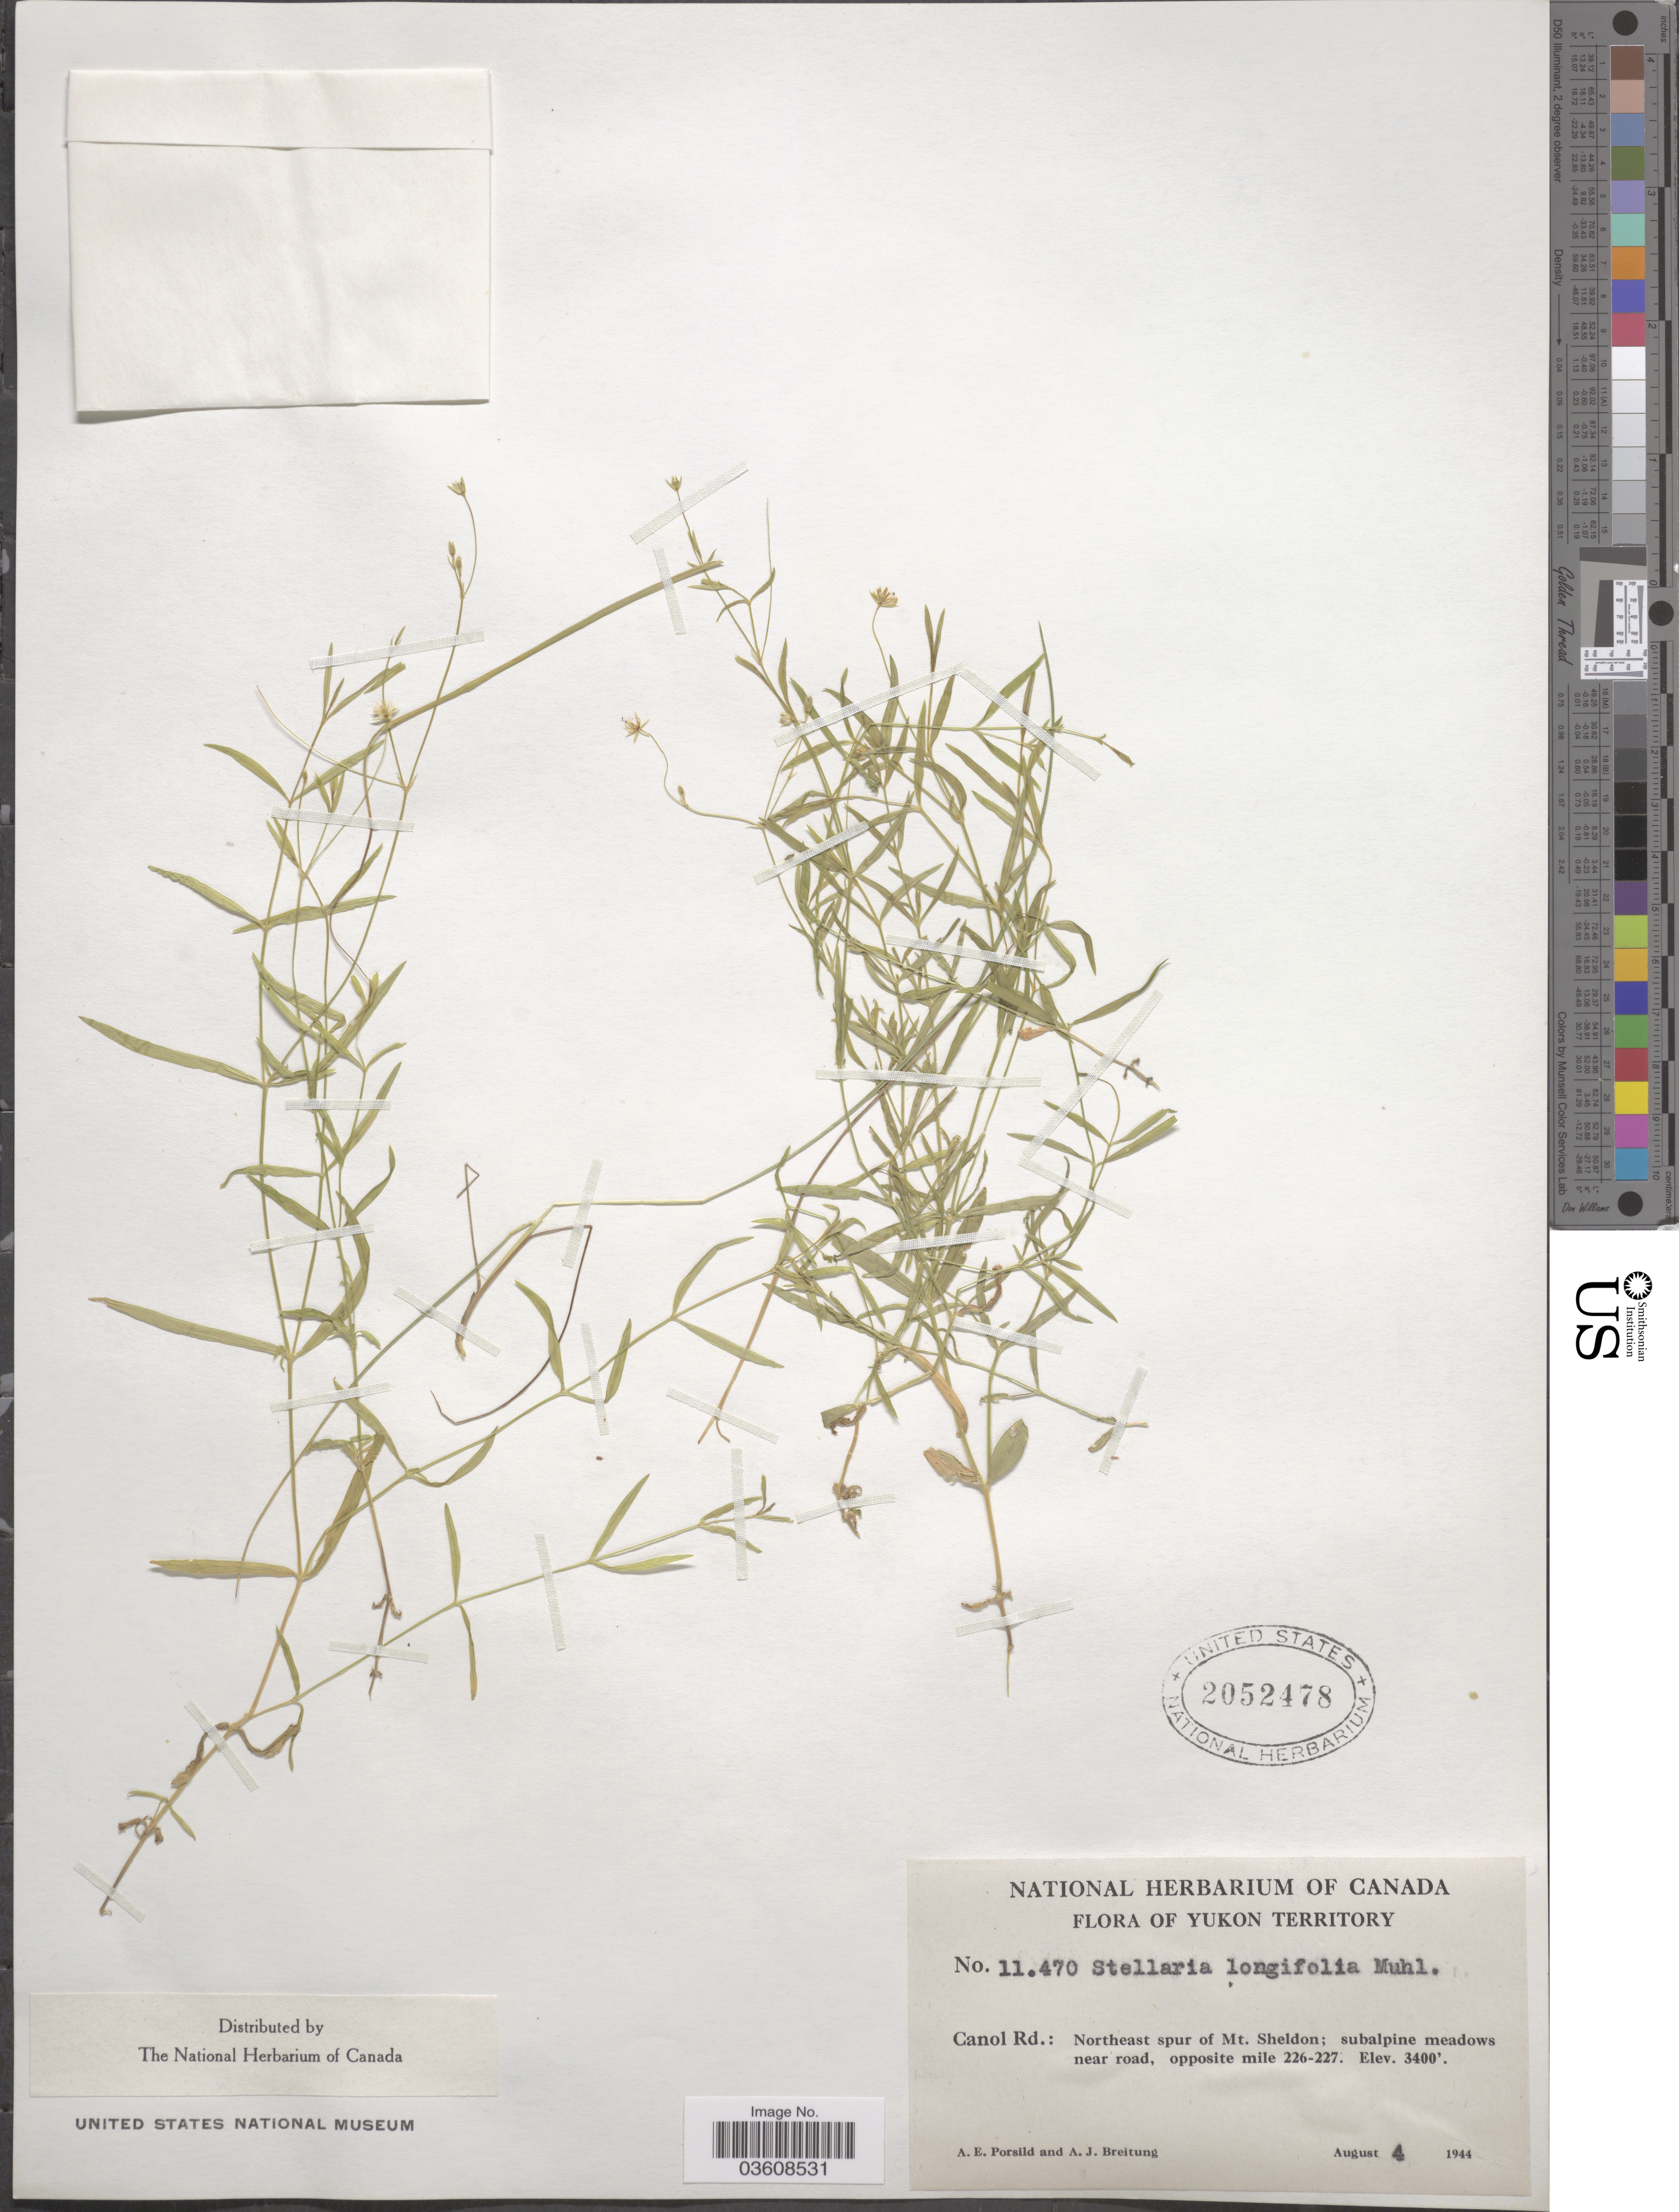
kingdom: Plantae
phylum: Tracheophyta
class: Magnoliopsida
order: Caryophyllales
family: Caryophyllaceae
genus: Stellaria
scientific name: Stellaria longifolia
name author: Muhl. ex Willd.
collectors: A. E. Porsild & A. Breitung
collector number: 11470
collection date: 1944-08-04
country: Canada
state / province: Yukon Territory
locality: Canol Rd.: Northeast spur of Mt. Sheldon; subalpine meadows near road, opposite mile 226-227.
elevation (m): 1036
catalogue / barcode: US 2052478